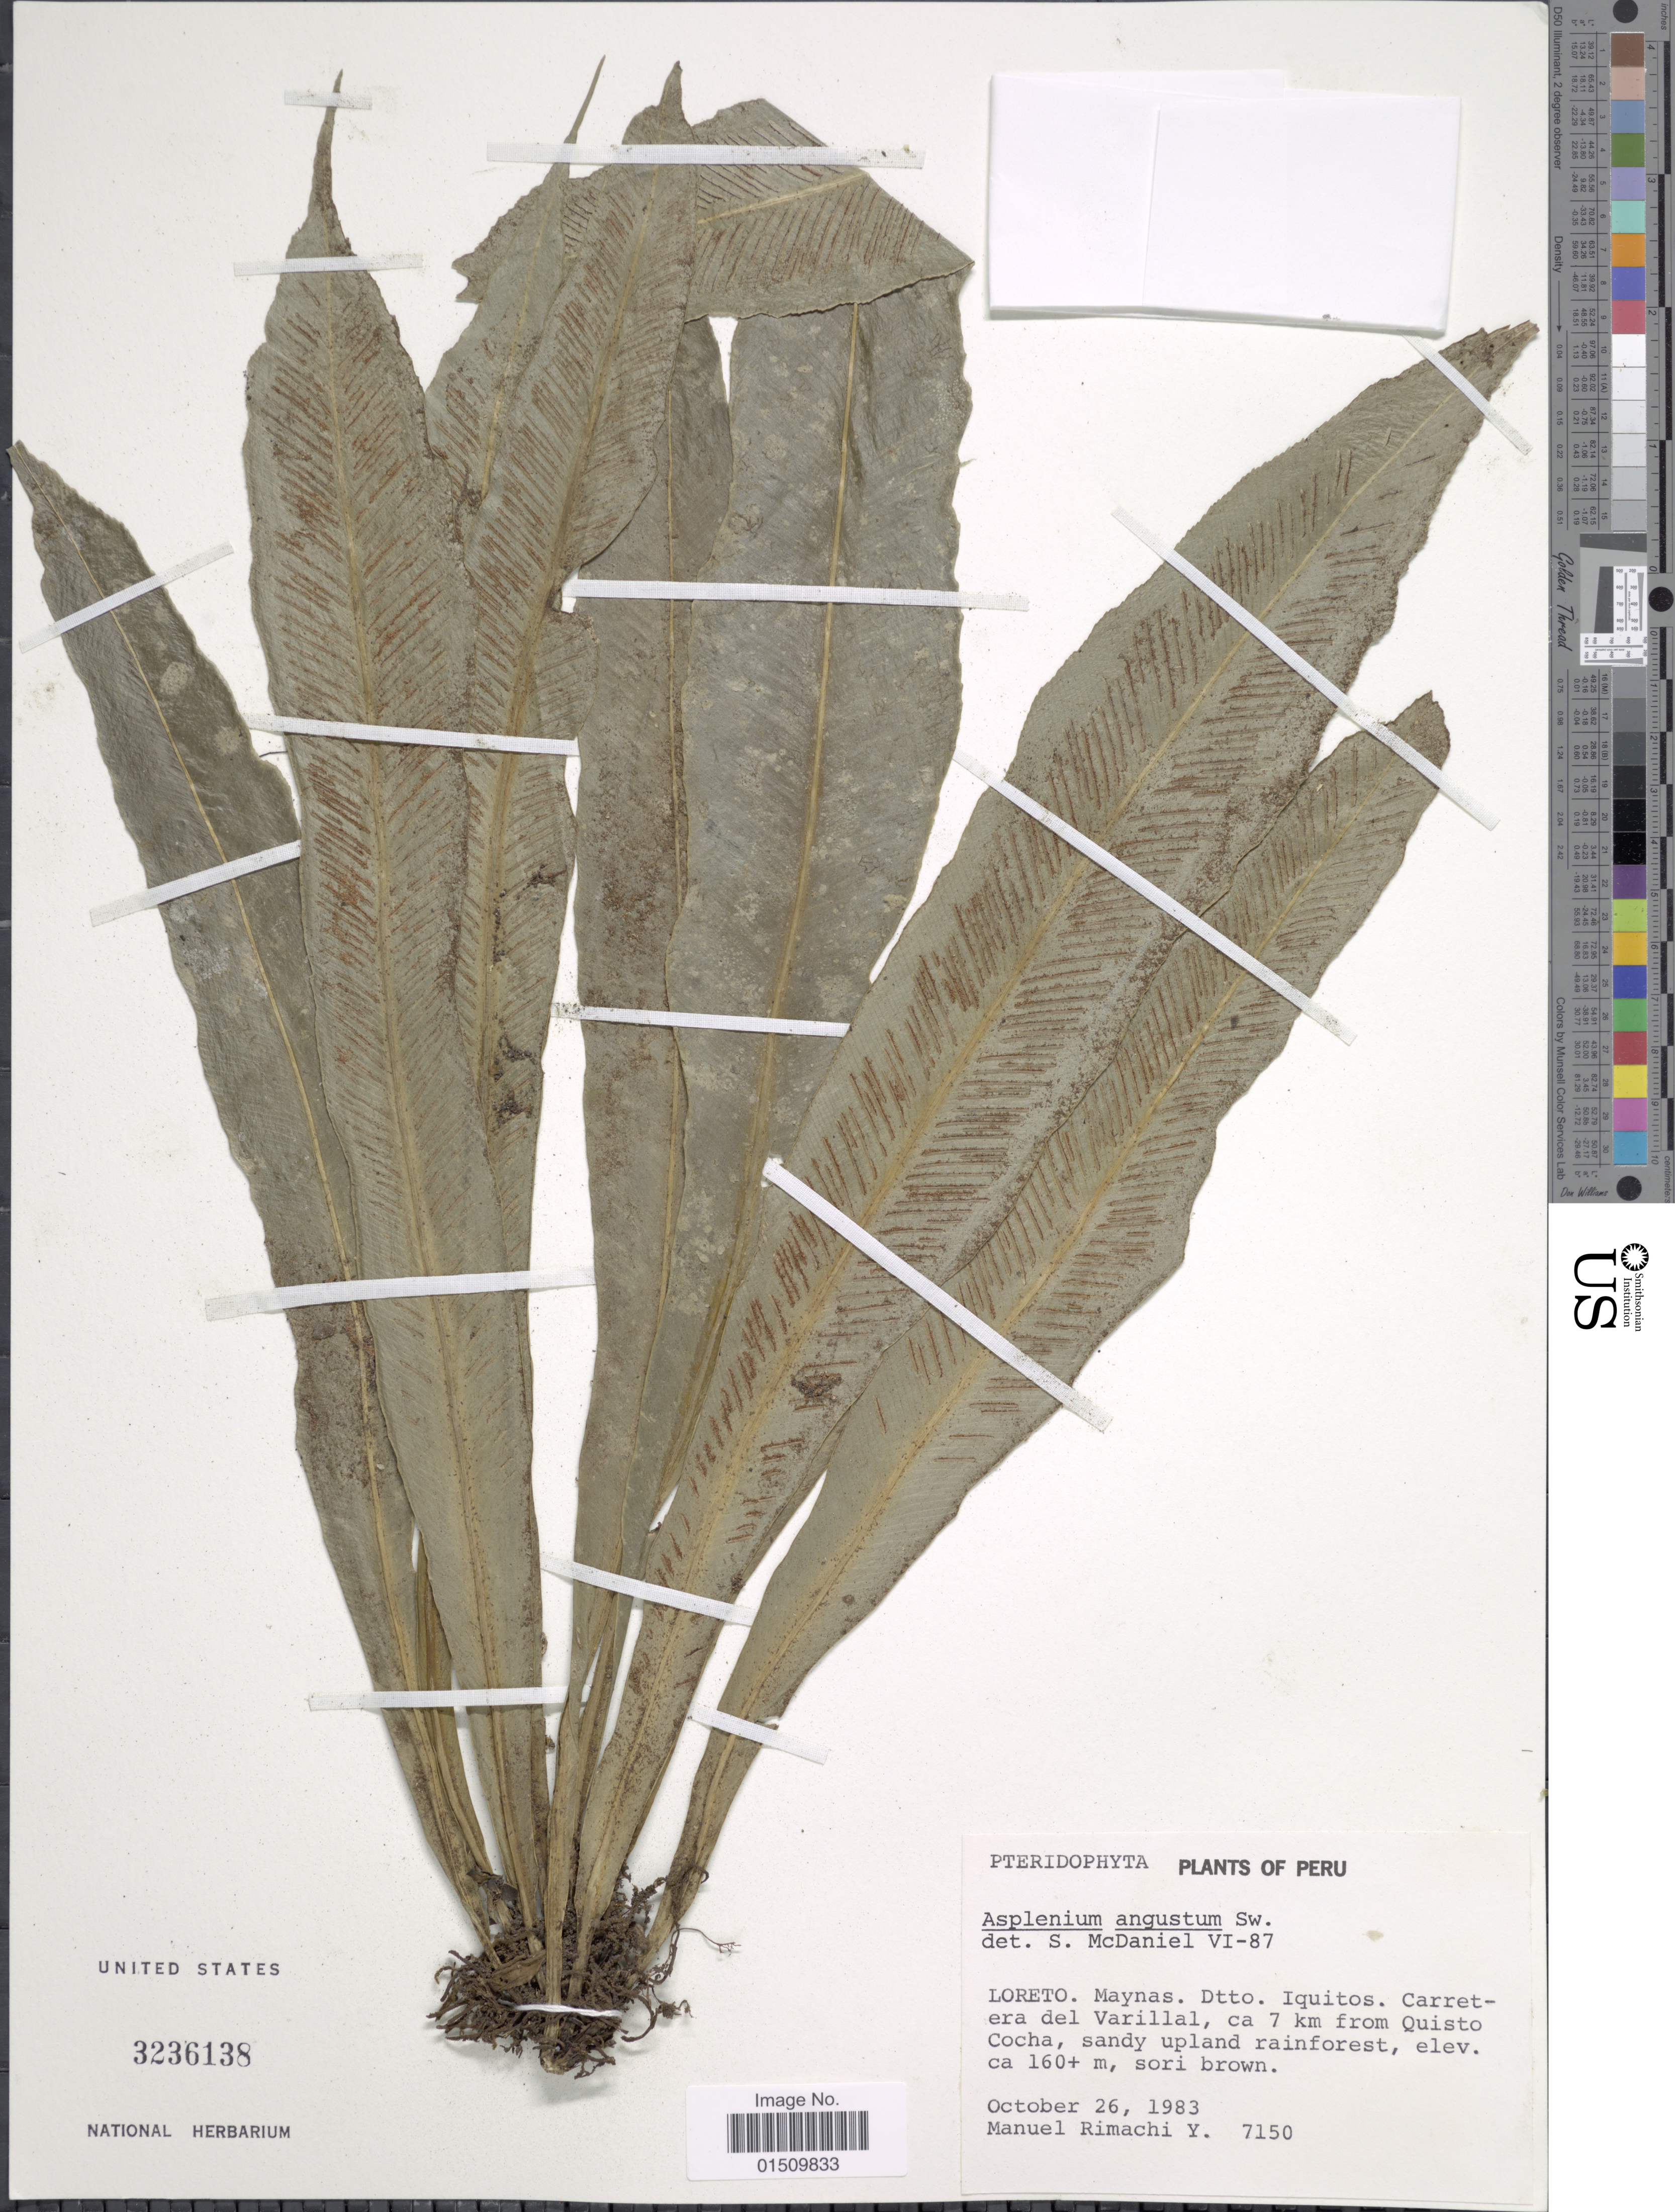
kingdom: Plantae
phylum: Tracheophyta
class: Polypodiopsida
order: Polypodiales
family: Aspleniaceae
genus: Asplenium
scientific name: Asplenium angustum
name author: Sw.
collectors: M. Rimachi Y.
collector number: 7150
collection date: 1983-10-26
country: Peru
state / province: Loreto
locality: Peru, Maynas. Dtto. Iquitos. Carretera del Varillal, ca 7 km from Quisto Cocha.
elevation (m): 160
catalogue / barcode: US 3236138